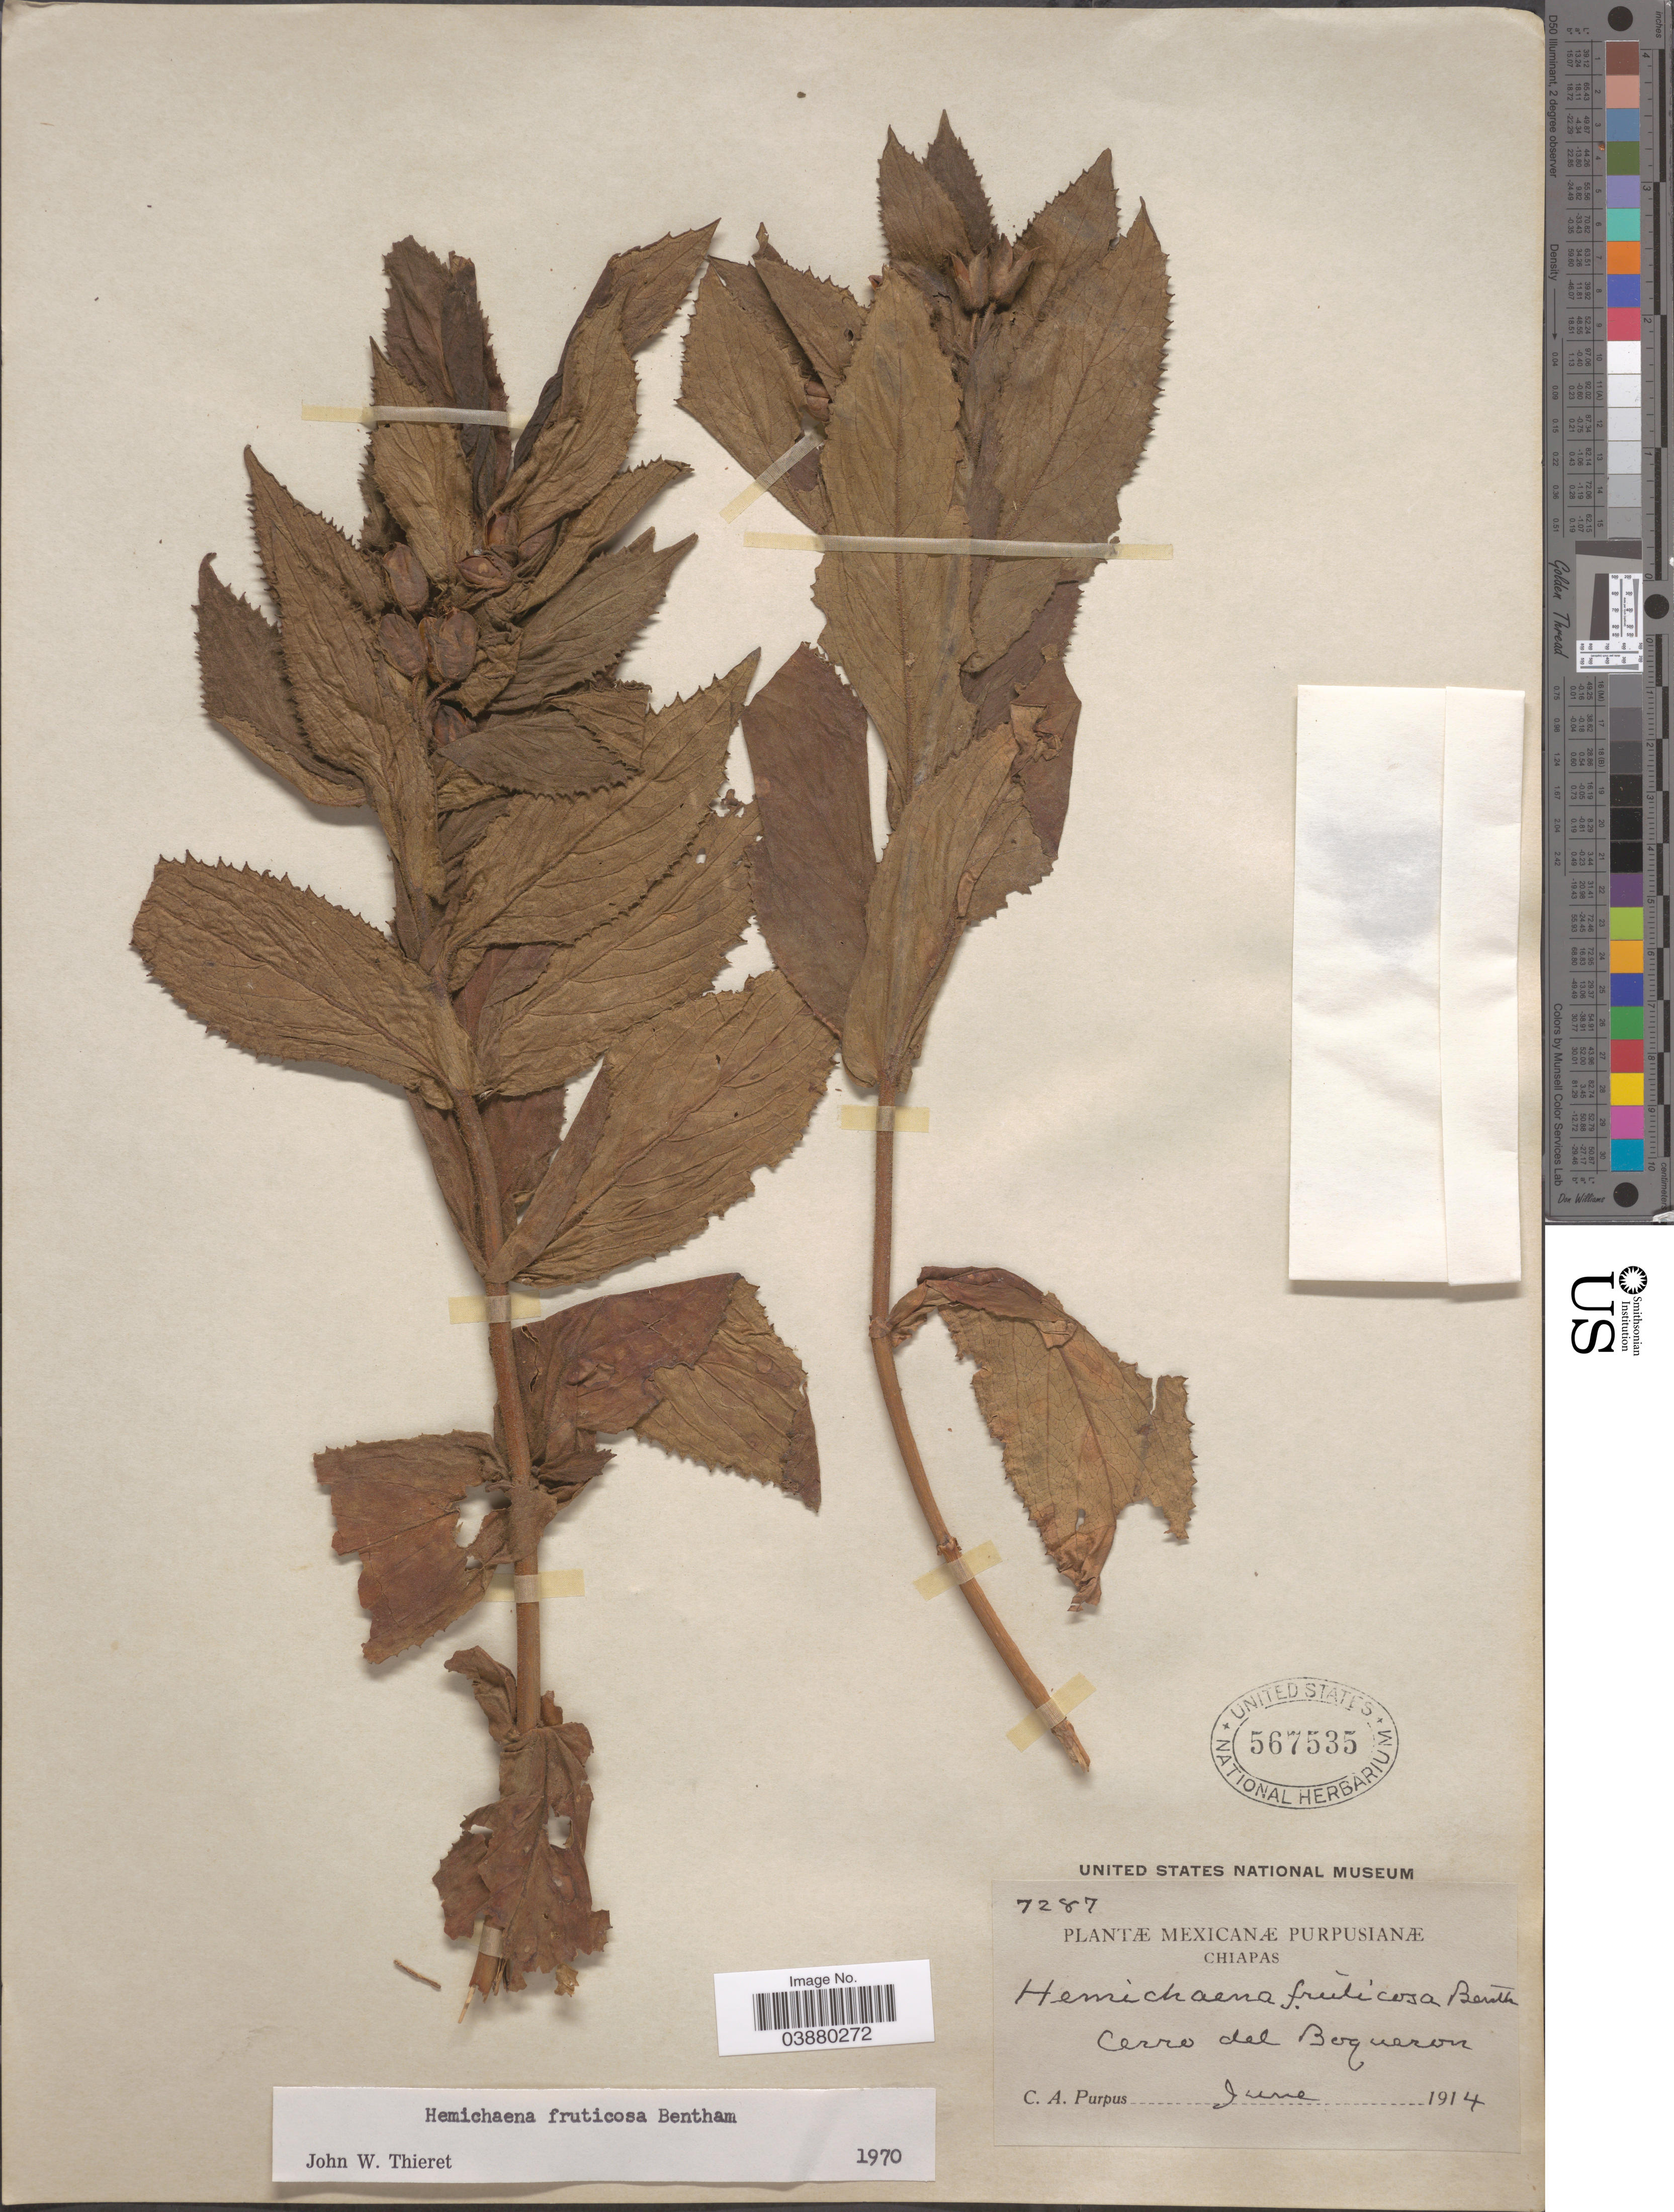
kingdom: Plantae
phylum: Tracheophyta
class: Magnoliopsida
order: Lamiales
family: Phrymaceae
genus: Hemichaena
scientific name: Hemichaena fruticosa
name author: Benth.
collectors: C. A. Purpus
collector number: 7287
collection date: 1914-06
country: Mexico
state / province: Chiapas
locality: Cerro del Boqueron.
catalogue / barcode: US 567535